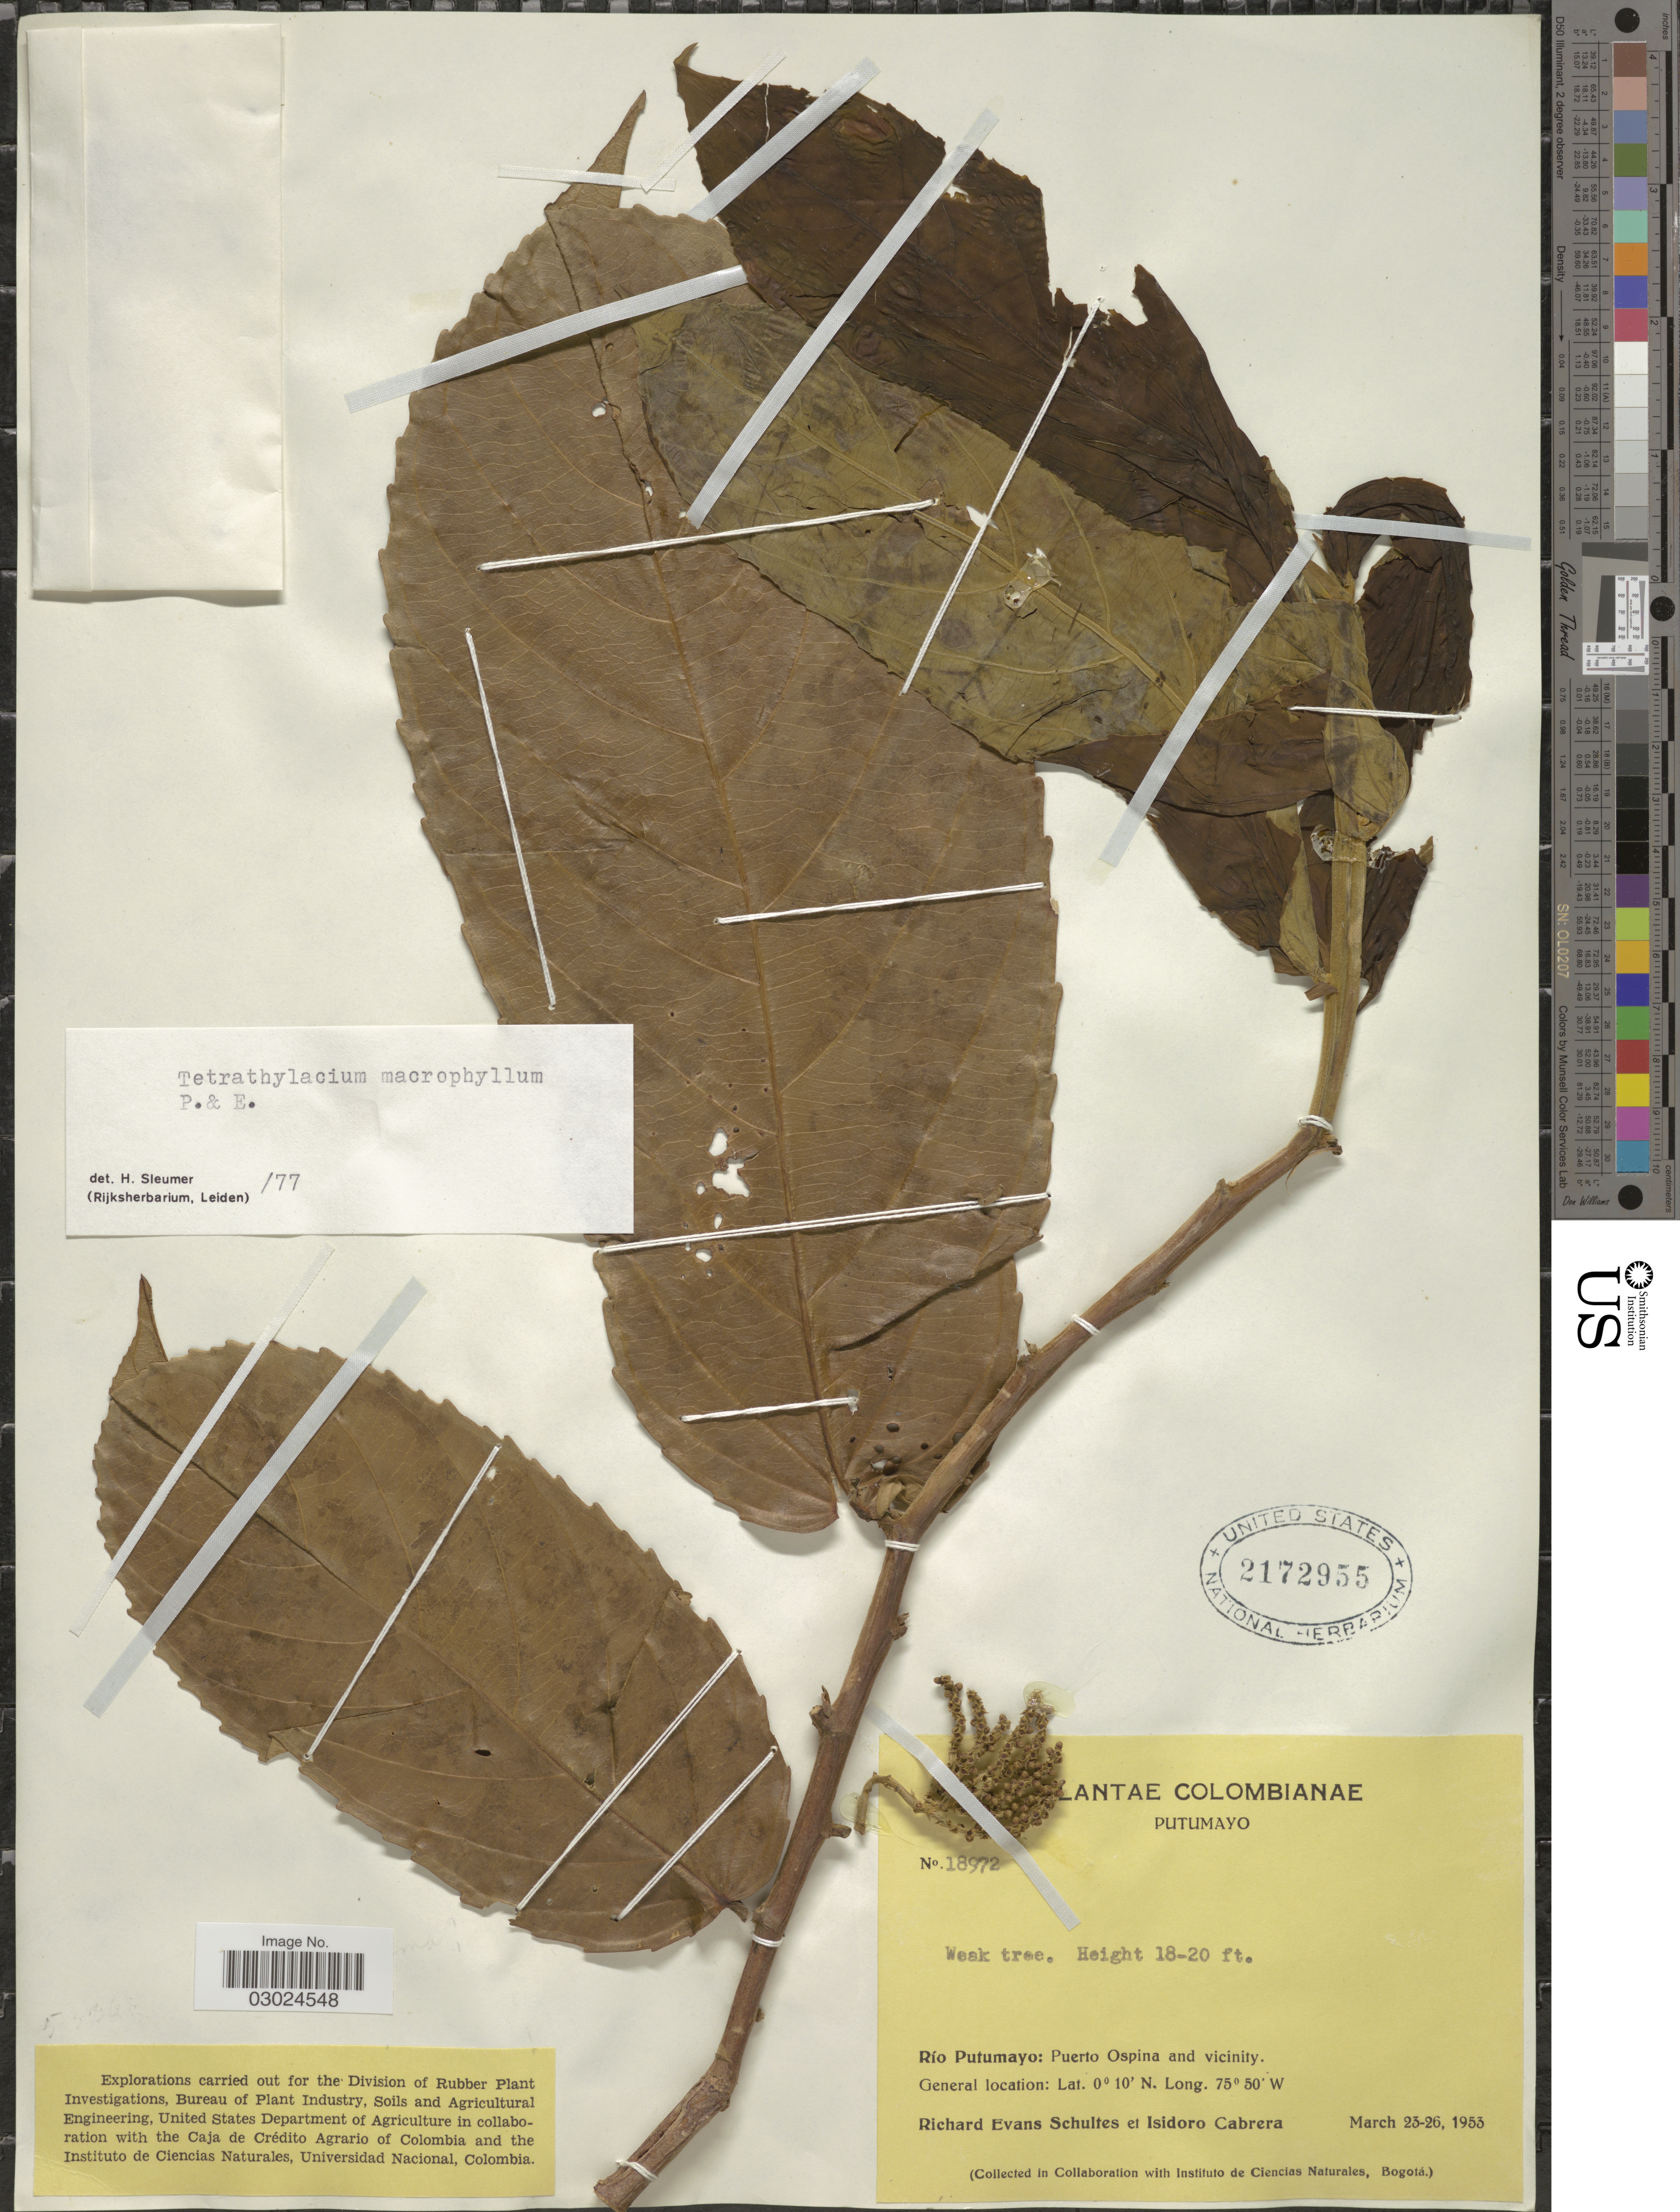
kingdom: Plantae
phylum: Tracheophyta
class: Magnoliopsida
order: Malpighiales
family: Salicaceae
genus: Tetrathylacium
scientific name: Tetrathylacium macrophyllum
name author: Poepp.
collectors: R. E. Schultes & I. Cabrera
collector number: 18972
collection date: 1953-03-23/1953-03-26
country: Colombia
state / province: Putumayo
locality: Río Putumayo: Puerto Ospina and vicinity.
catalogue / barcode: US 2172955